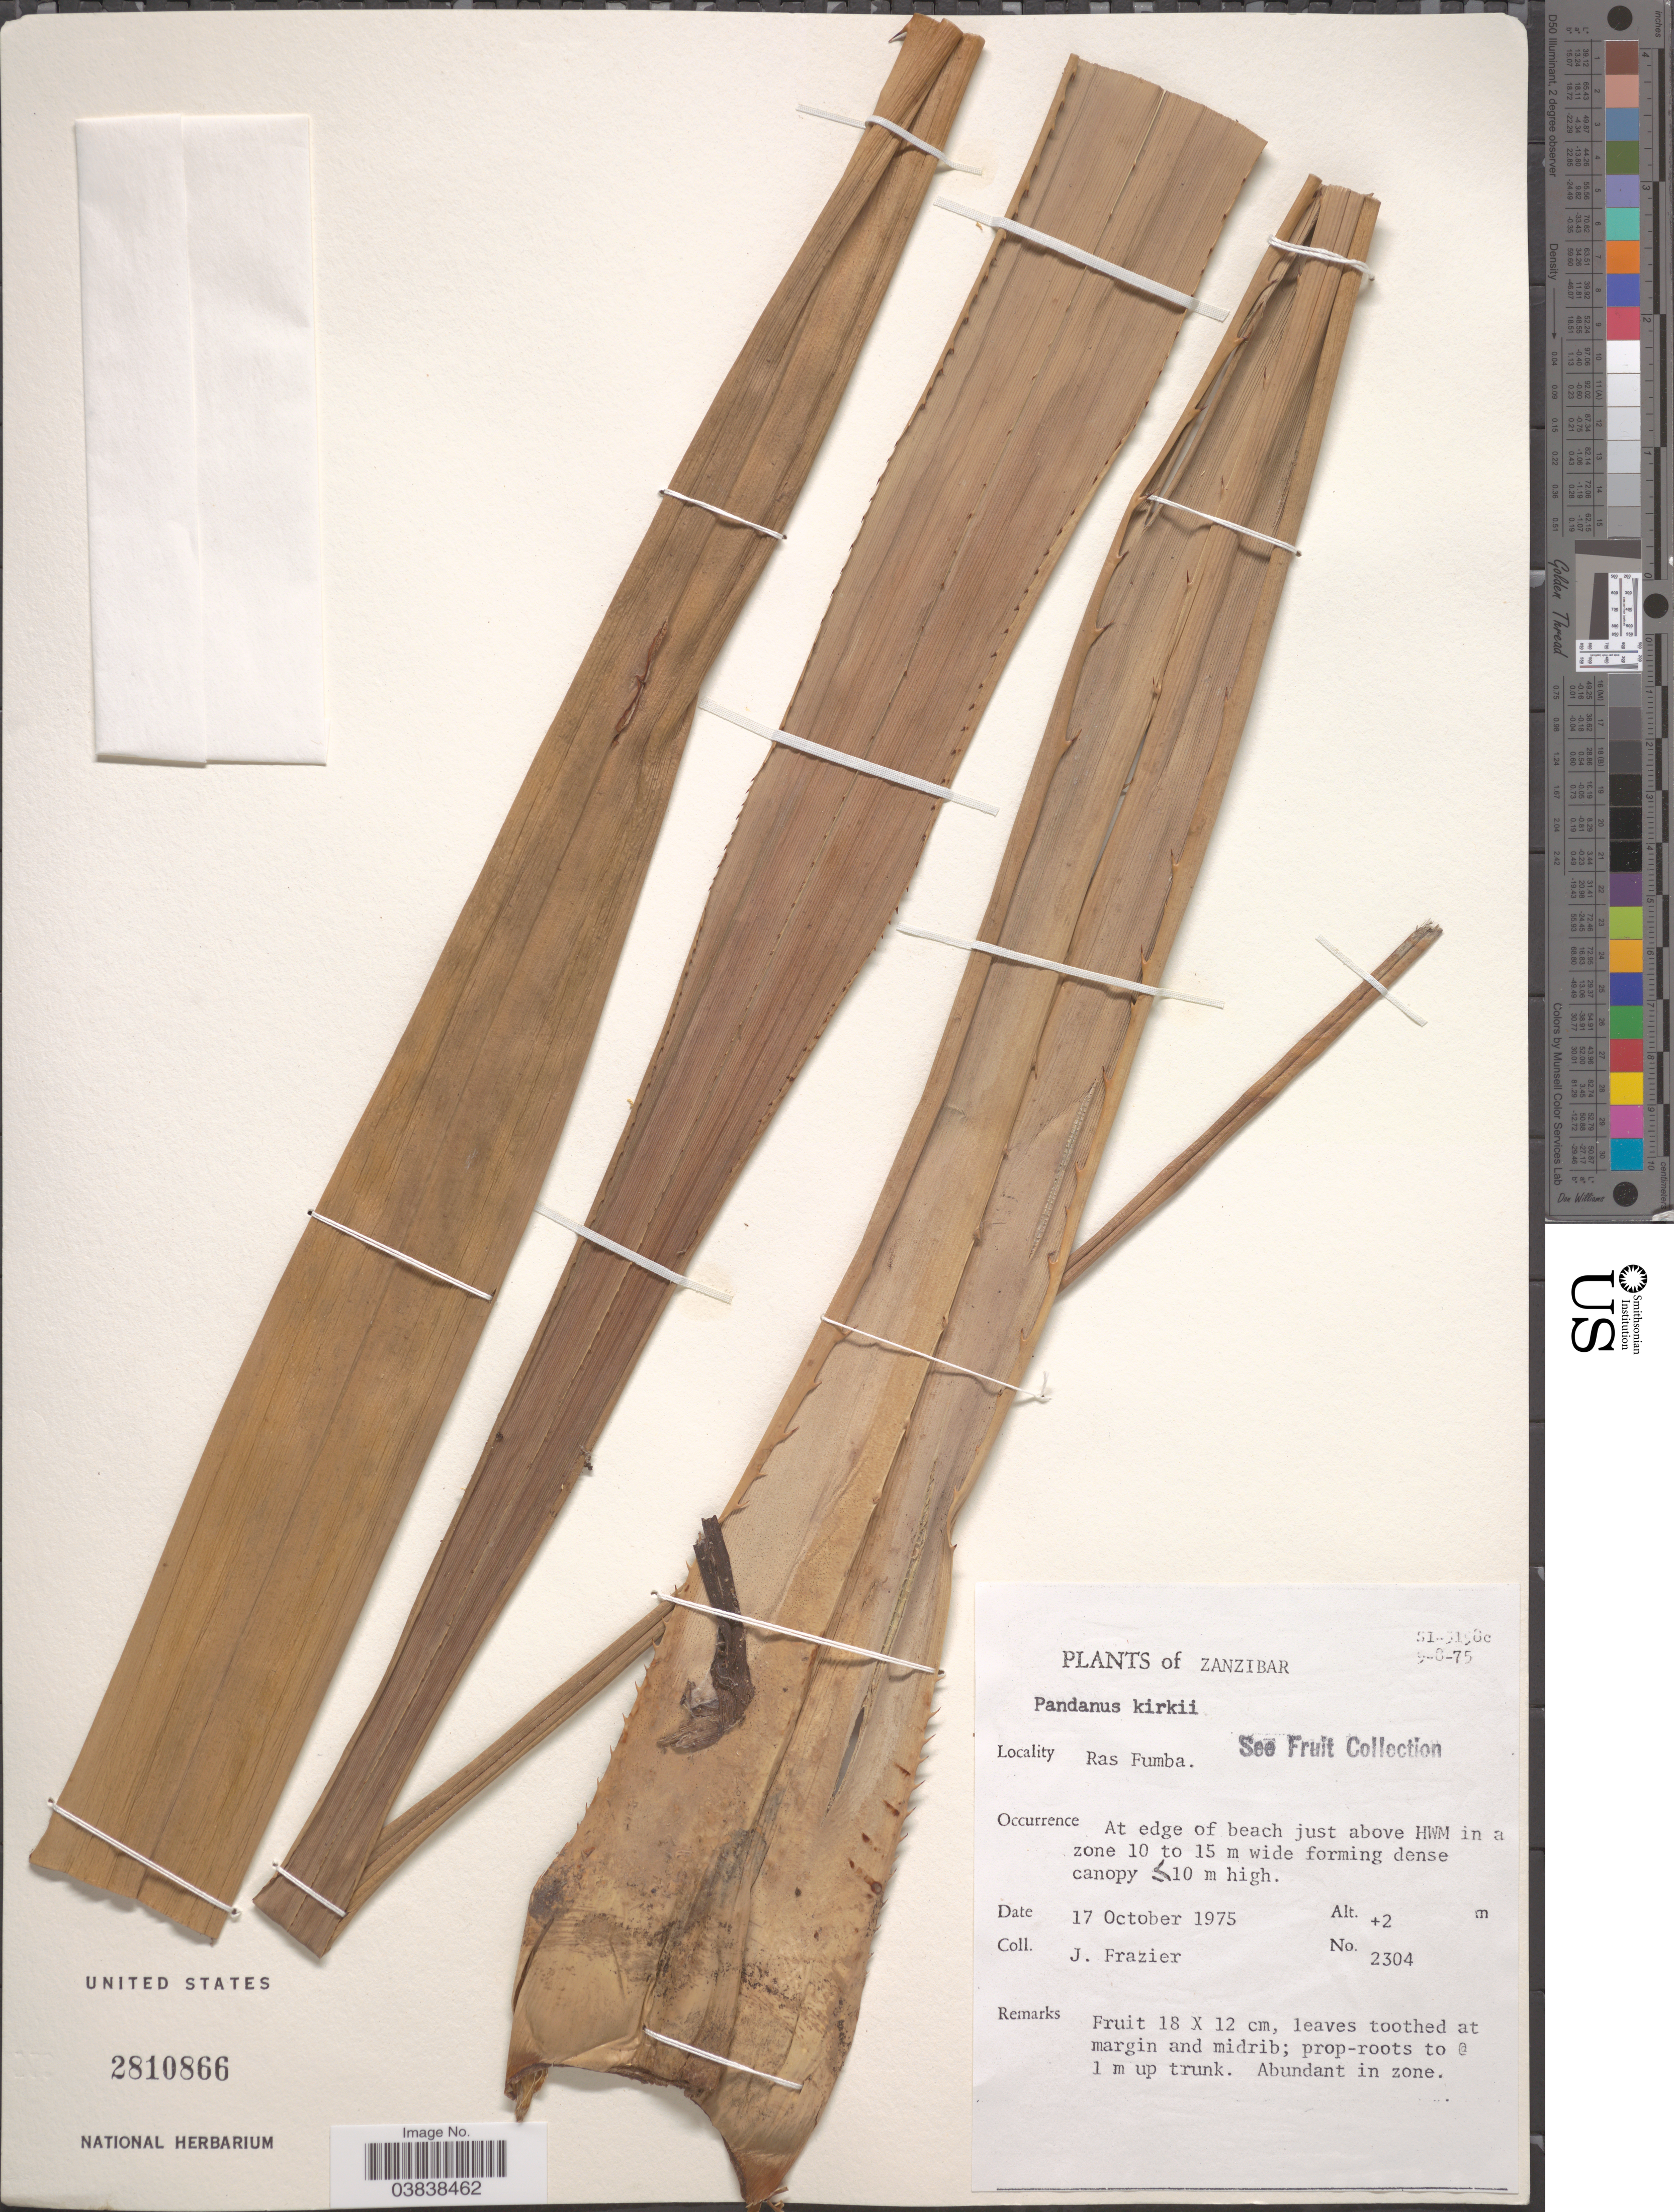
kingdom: Plantae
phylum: Tracheophyta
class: Liliopsida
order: Pandanales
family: Pandanaceae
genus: Pandanus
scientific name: Pandanus kirkii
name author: Rendle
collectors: J. Frazier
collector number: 2304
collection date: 1975-10-17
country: Tanzania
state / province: Zanzibar Urban/West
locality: Ras Fumba. At edge of beach just above HWM in a zone 10 to 15 m wide.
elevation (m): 2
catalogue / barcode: US 2810866